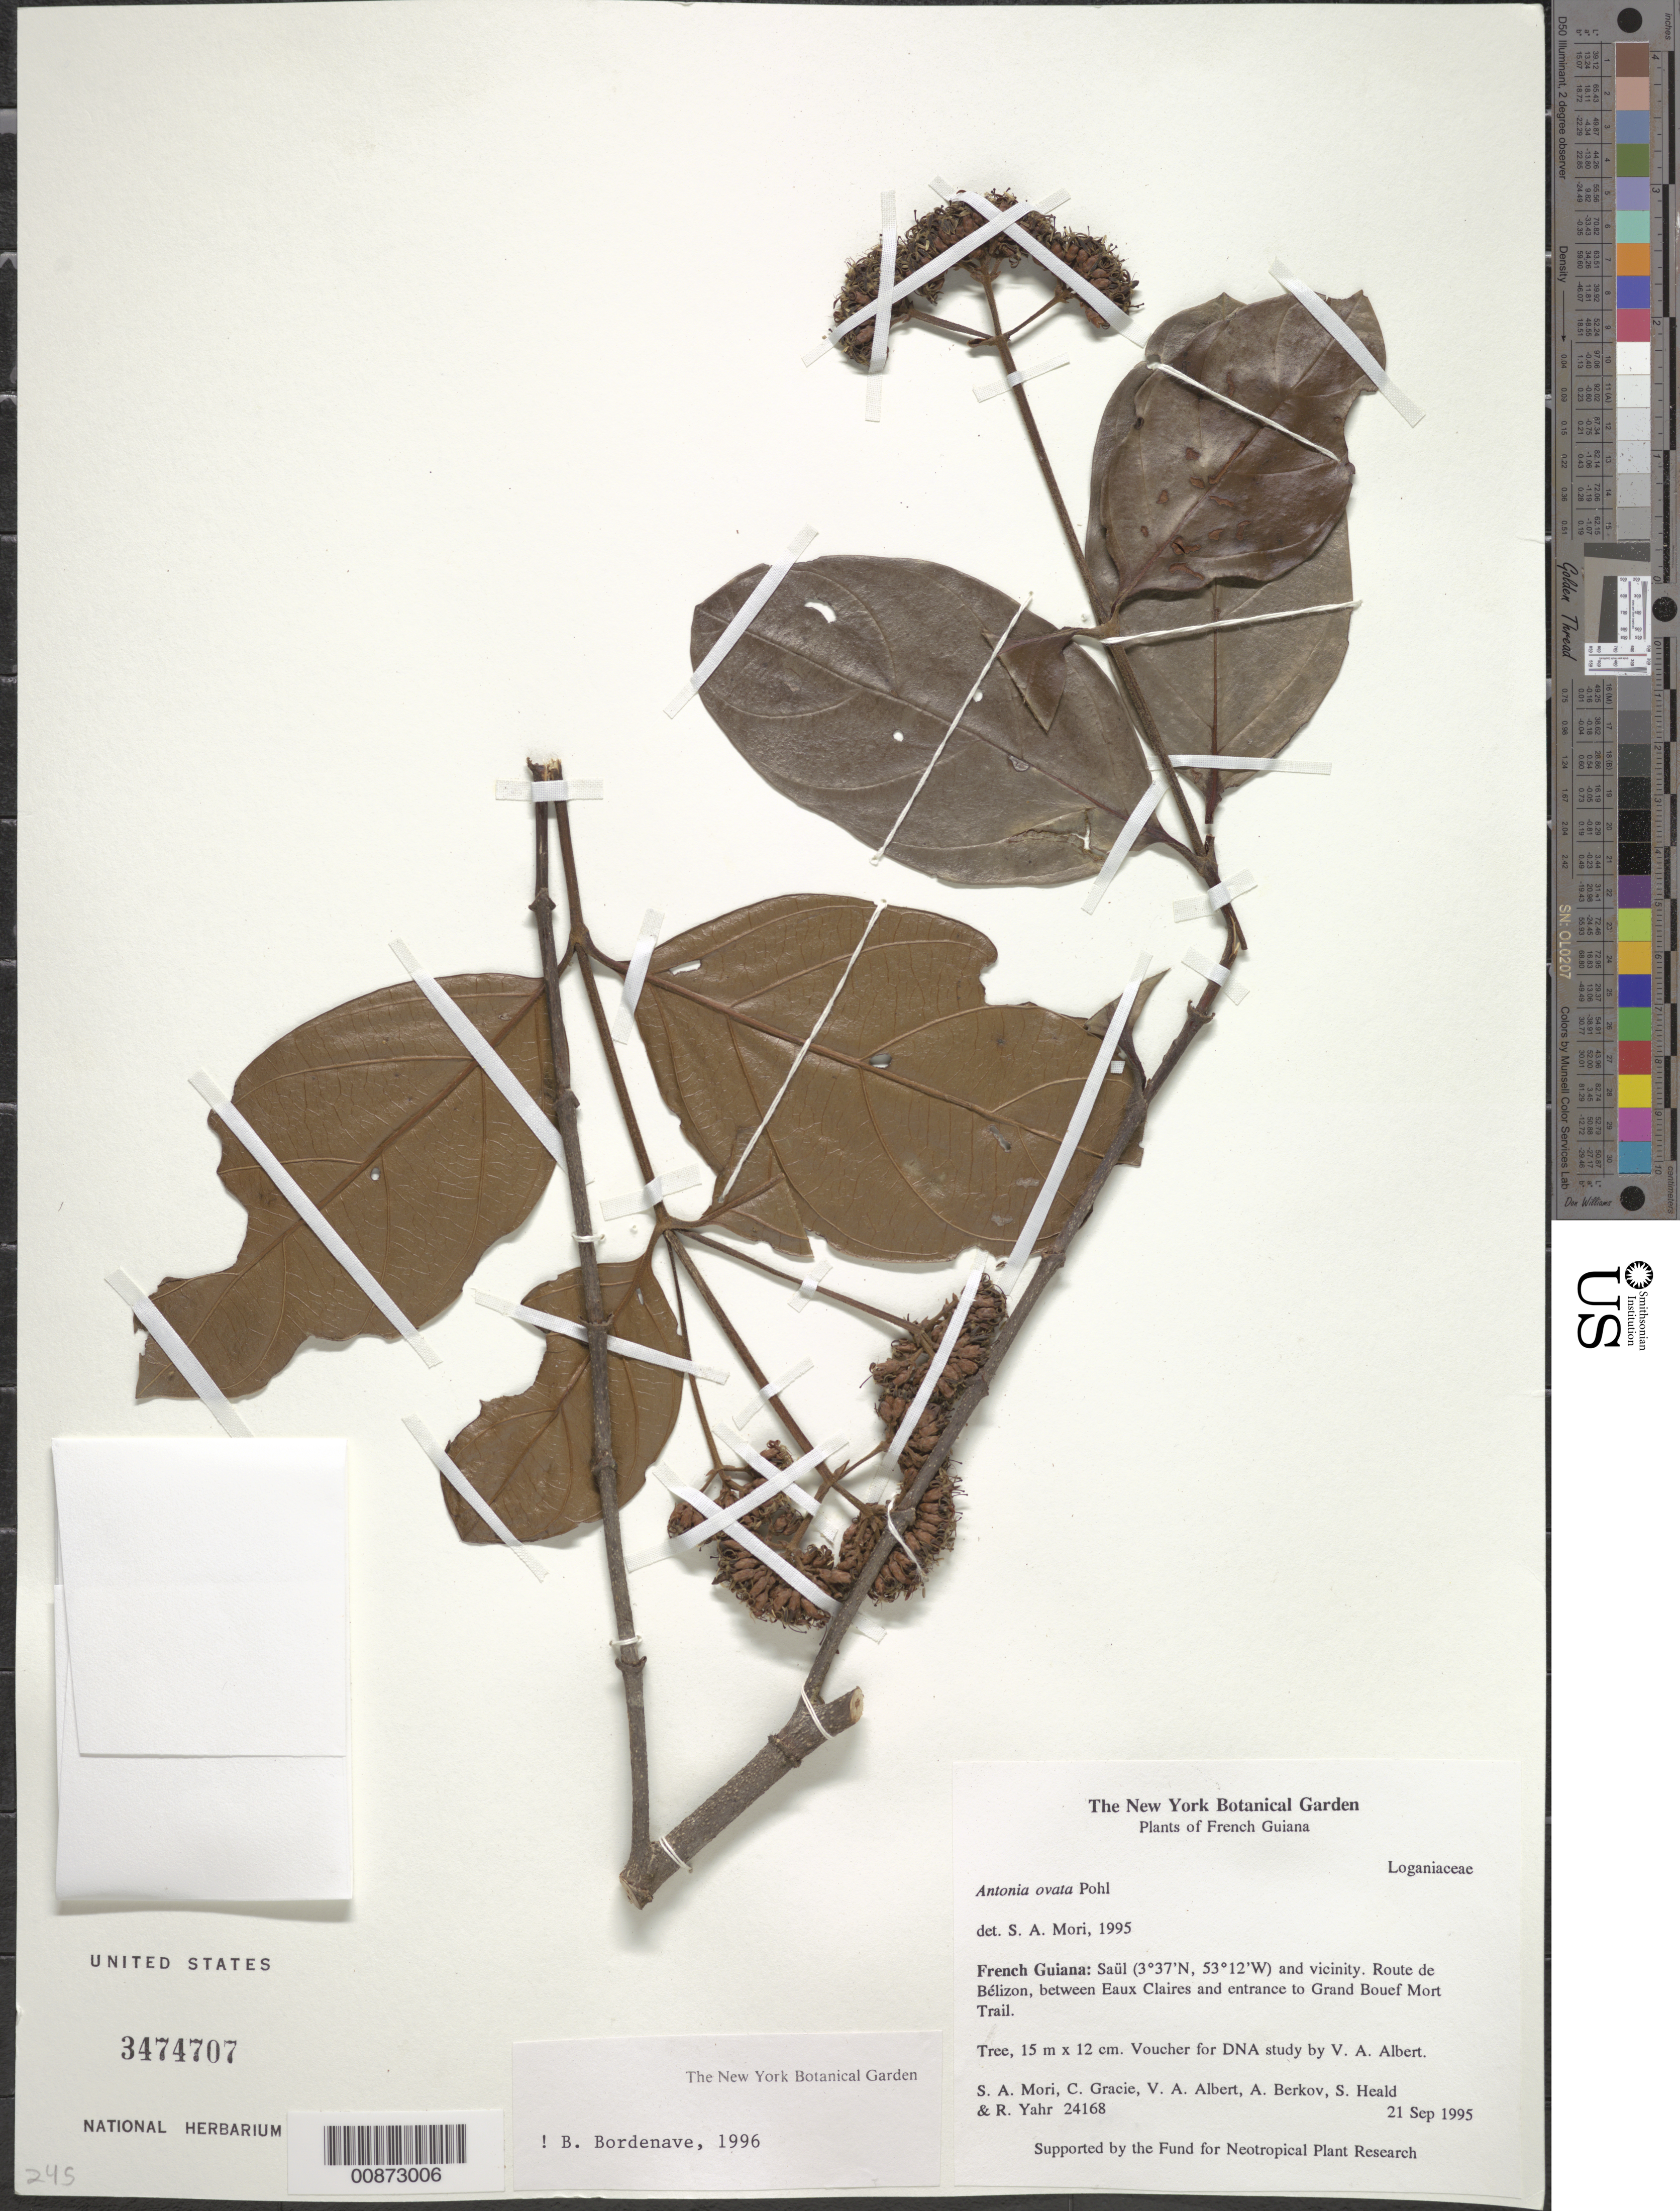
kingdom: Plantae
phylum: Tracheophyta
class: Magnoliopsida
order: Gentianales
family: Loganiaceae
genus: Antonia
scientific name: Antonia ovata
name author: Pohl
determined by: Bordenave, B.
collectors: S. Mori, C. A. Gracie, V. A. Albert, A. Berkov, S. Heald & R. Yahr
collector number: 24168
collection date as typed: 21-Sep-95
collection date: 1995-09-21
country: French Guiana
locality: Saül and vic., Route de Belizon, between Eaux Claires and entrance to Grand Boeuf Mort Trail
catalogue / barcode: US 3474707